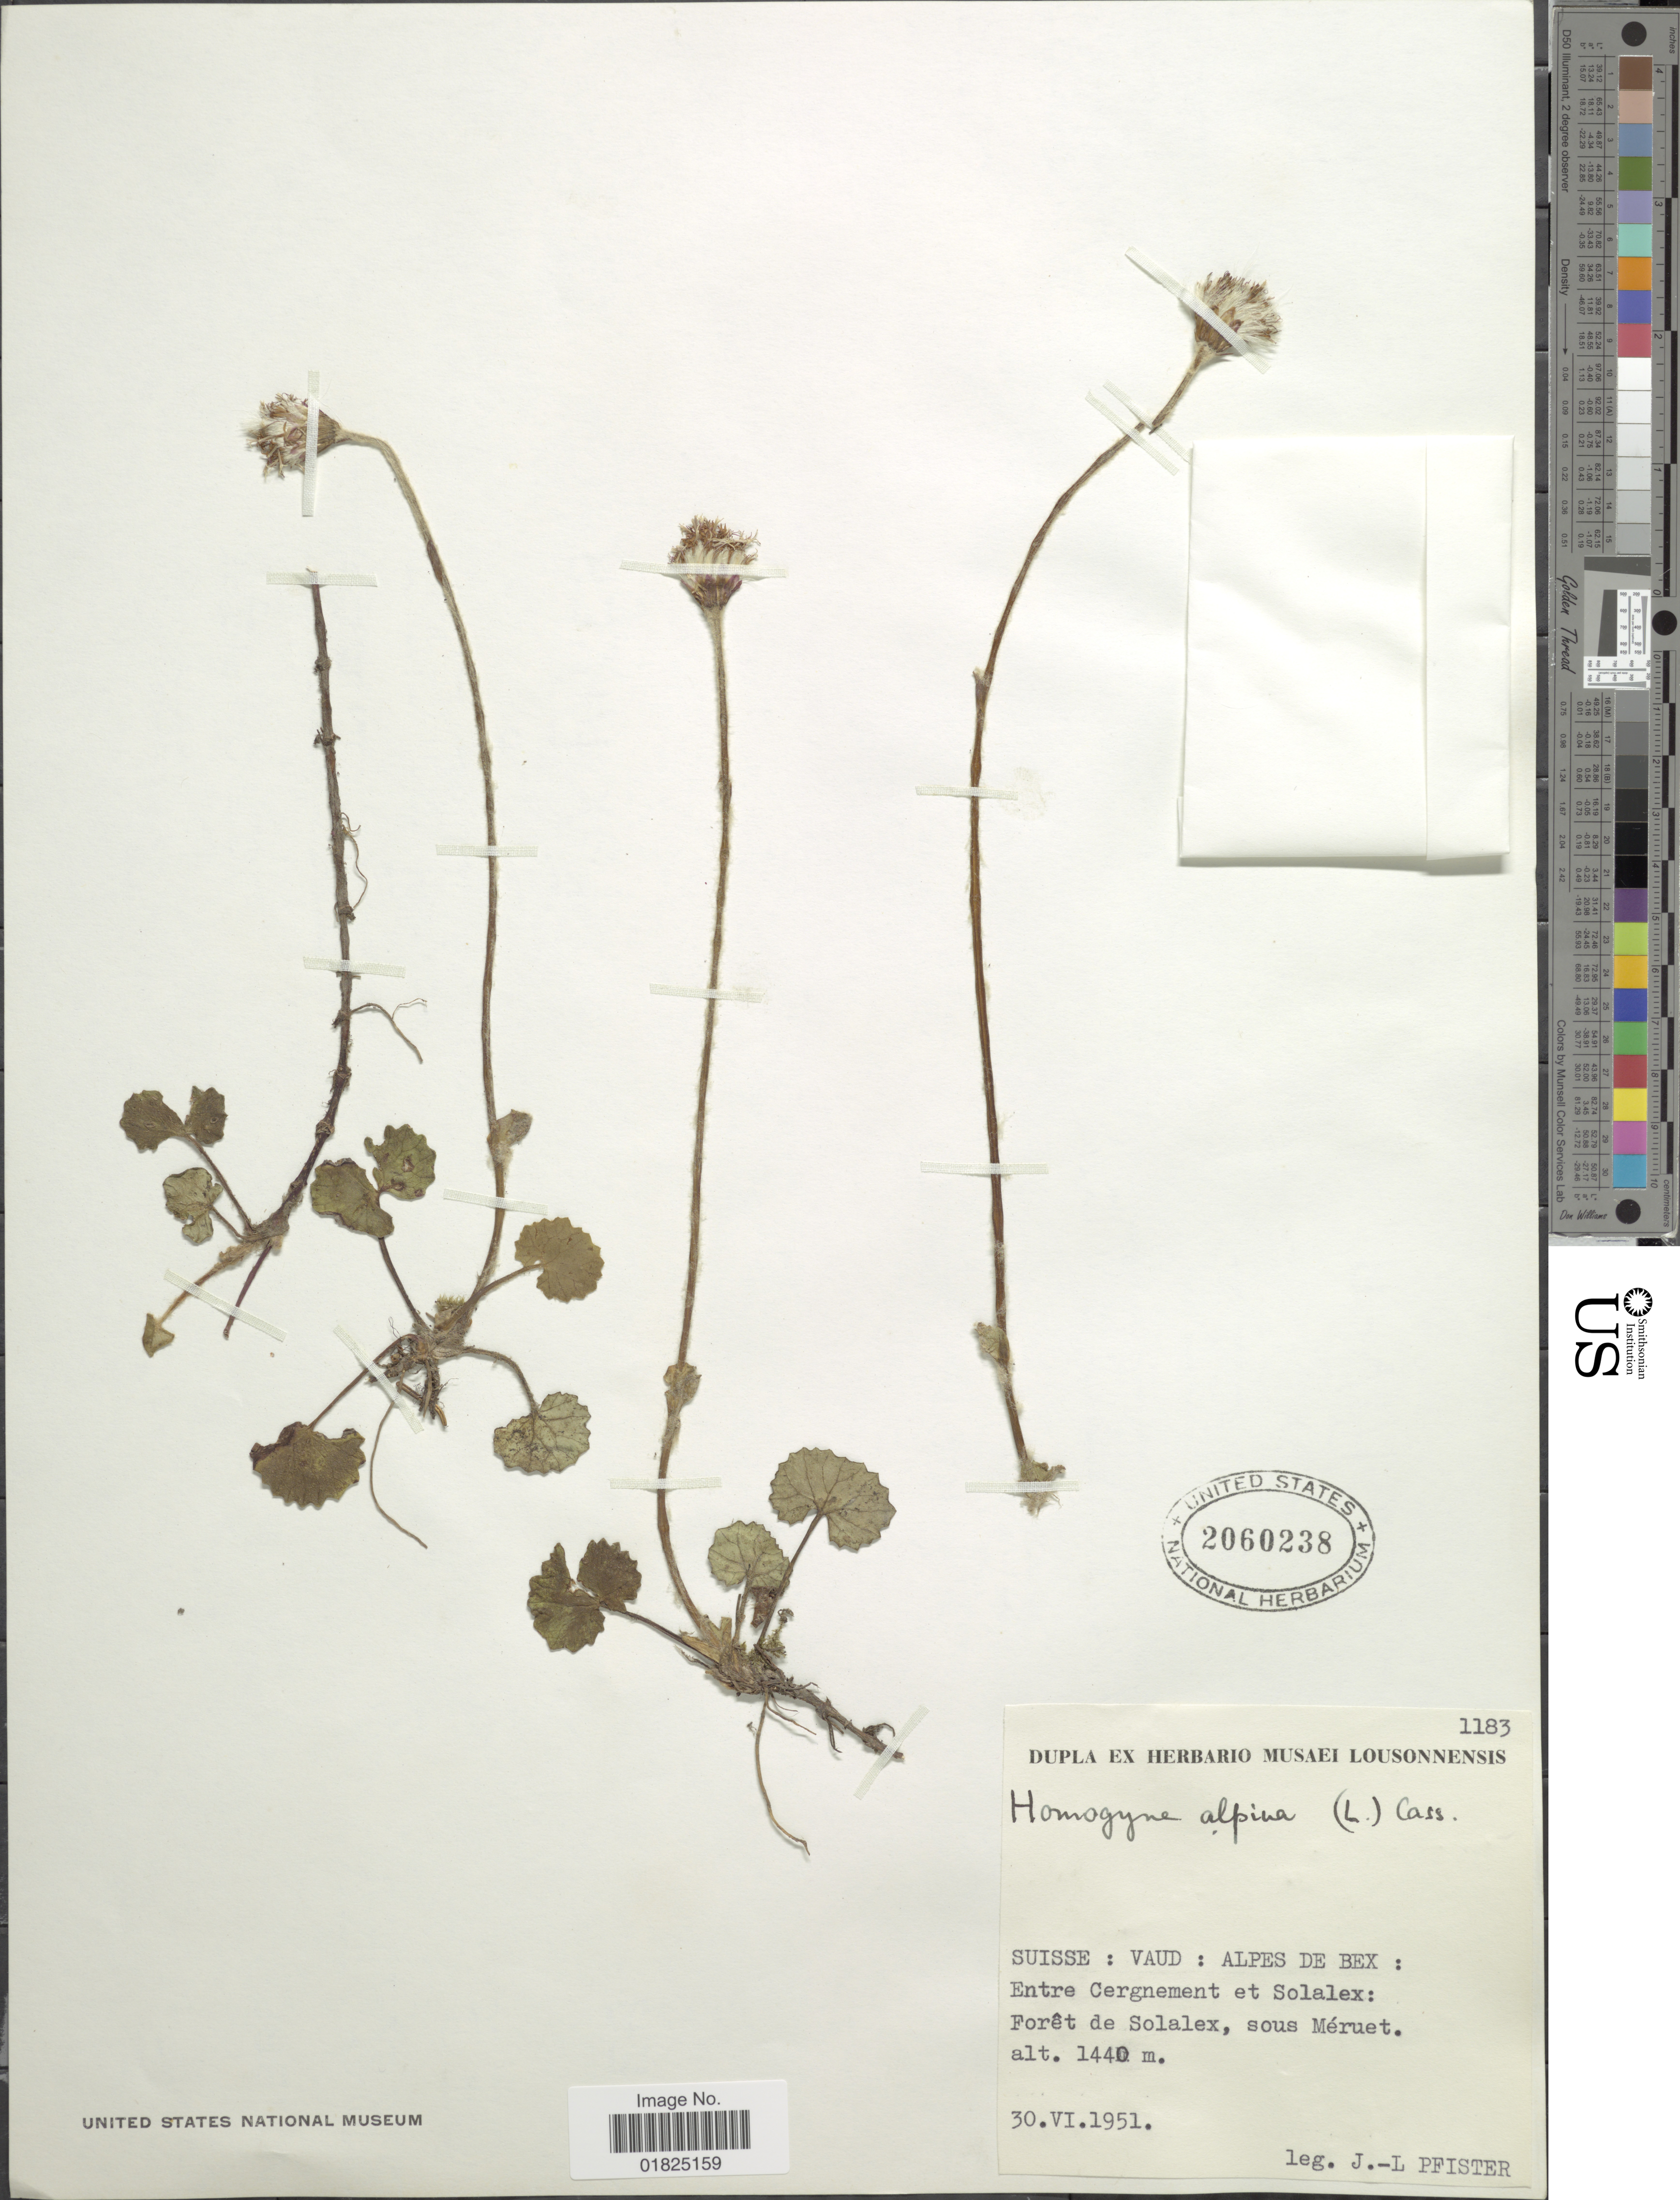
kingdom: Plantae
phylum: Tracheophyta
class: Magnoliopsida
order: Asterales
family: Asteraceae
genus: Homogyne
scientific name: Homogyne alpina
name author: (L.) Cass.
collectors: J. Pfister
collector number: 1183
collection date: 1951-06-30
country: Switzerland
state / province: Vaud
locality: Alpes de bex: Entre Cergnement et Solalex: Forêt de Solalex, sous Méruet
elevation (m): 1440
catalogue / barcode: US 2060238